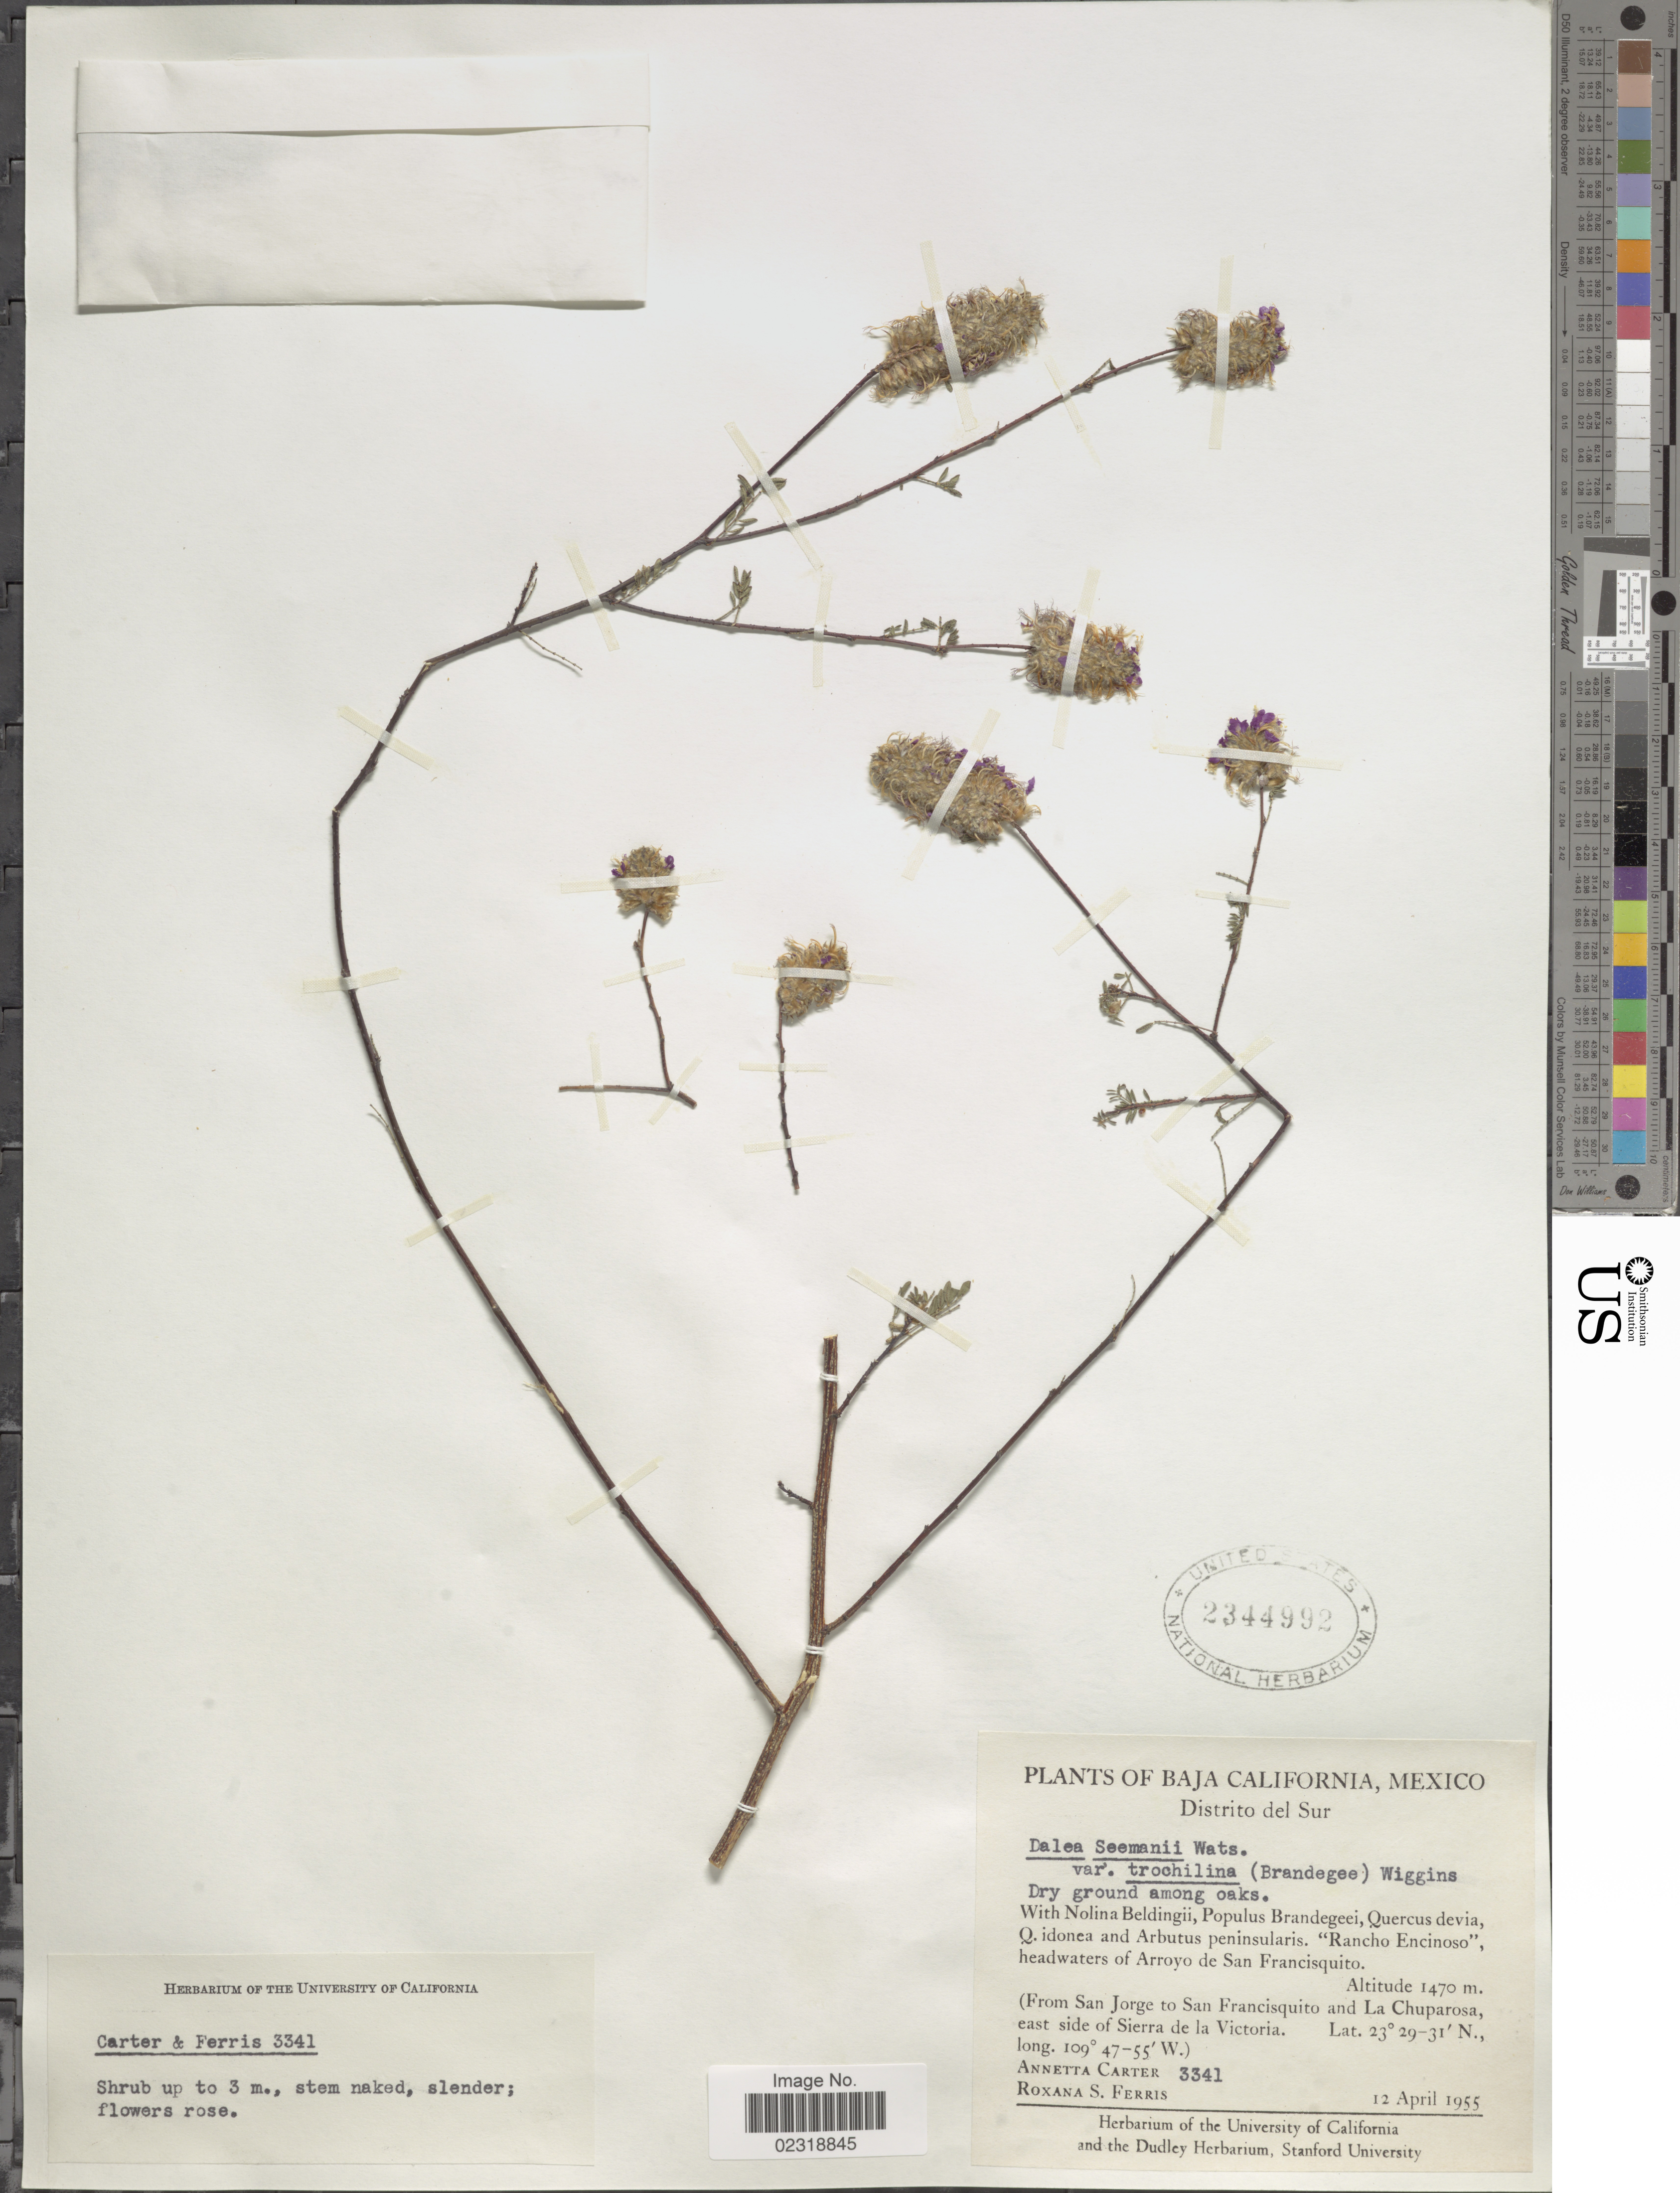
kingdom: Plantae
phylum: Tracheophyta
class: Magnoliopsida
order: Fabales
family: Fabaceae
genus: Dalea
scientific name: Dalea seemannii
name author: S. Watson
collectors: A. Carter & R. S. Ferris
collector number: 3341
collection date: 1955-04-12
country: Mexico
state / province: Baja California Sur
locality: Distrito del Sur, (from San Jorge to San Francisquito and La Chuparosa, east side of Sierra de la Victoria.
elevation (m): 1470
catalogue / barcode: US 2344992